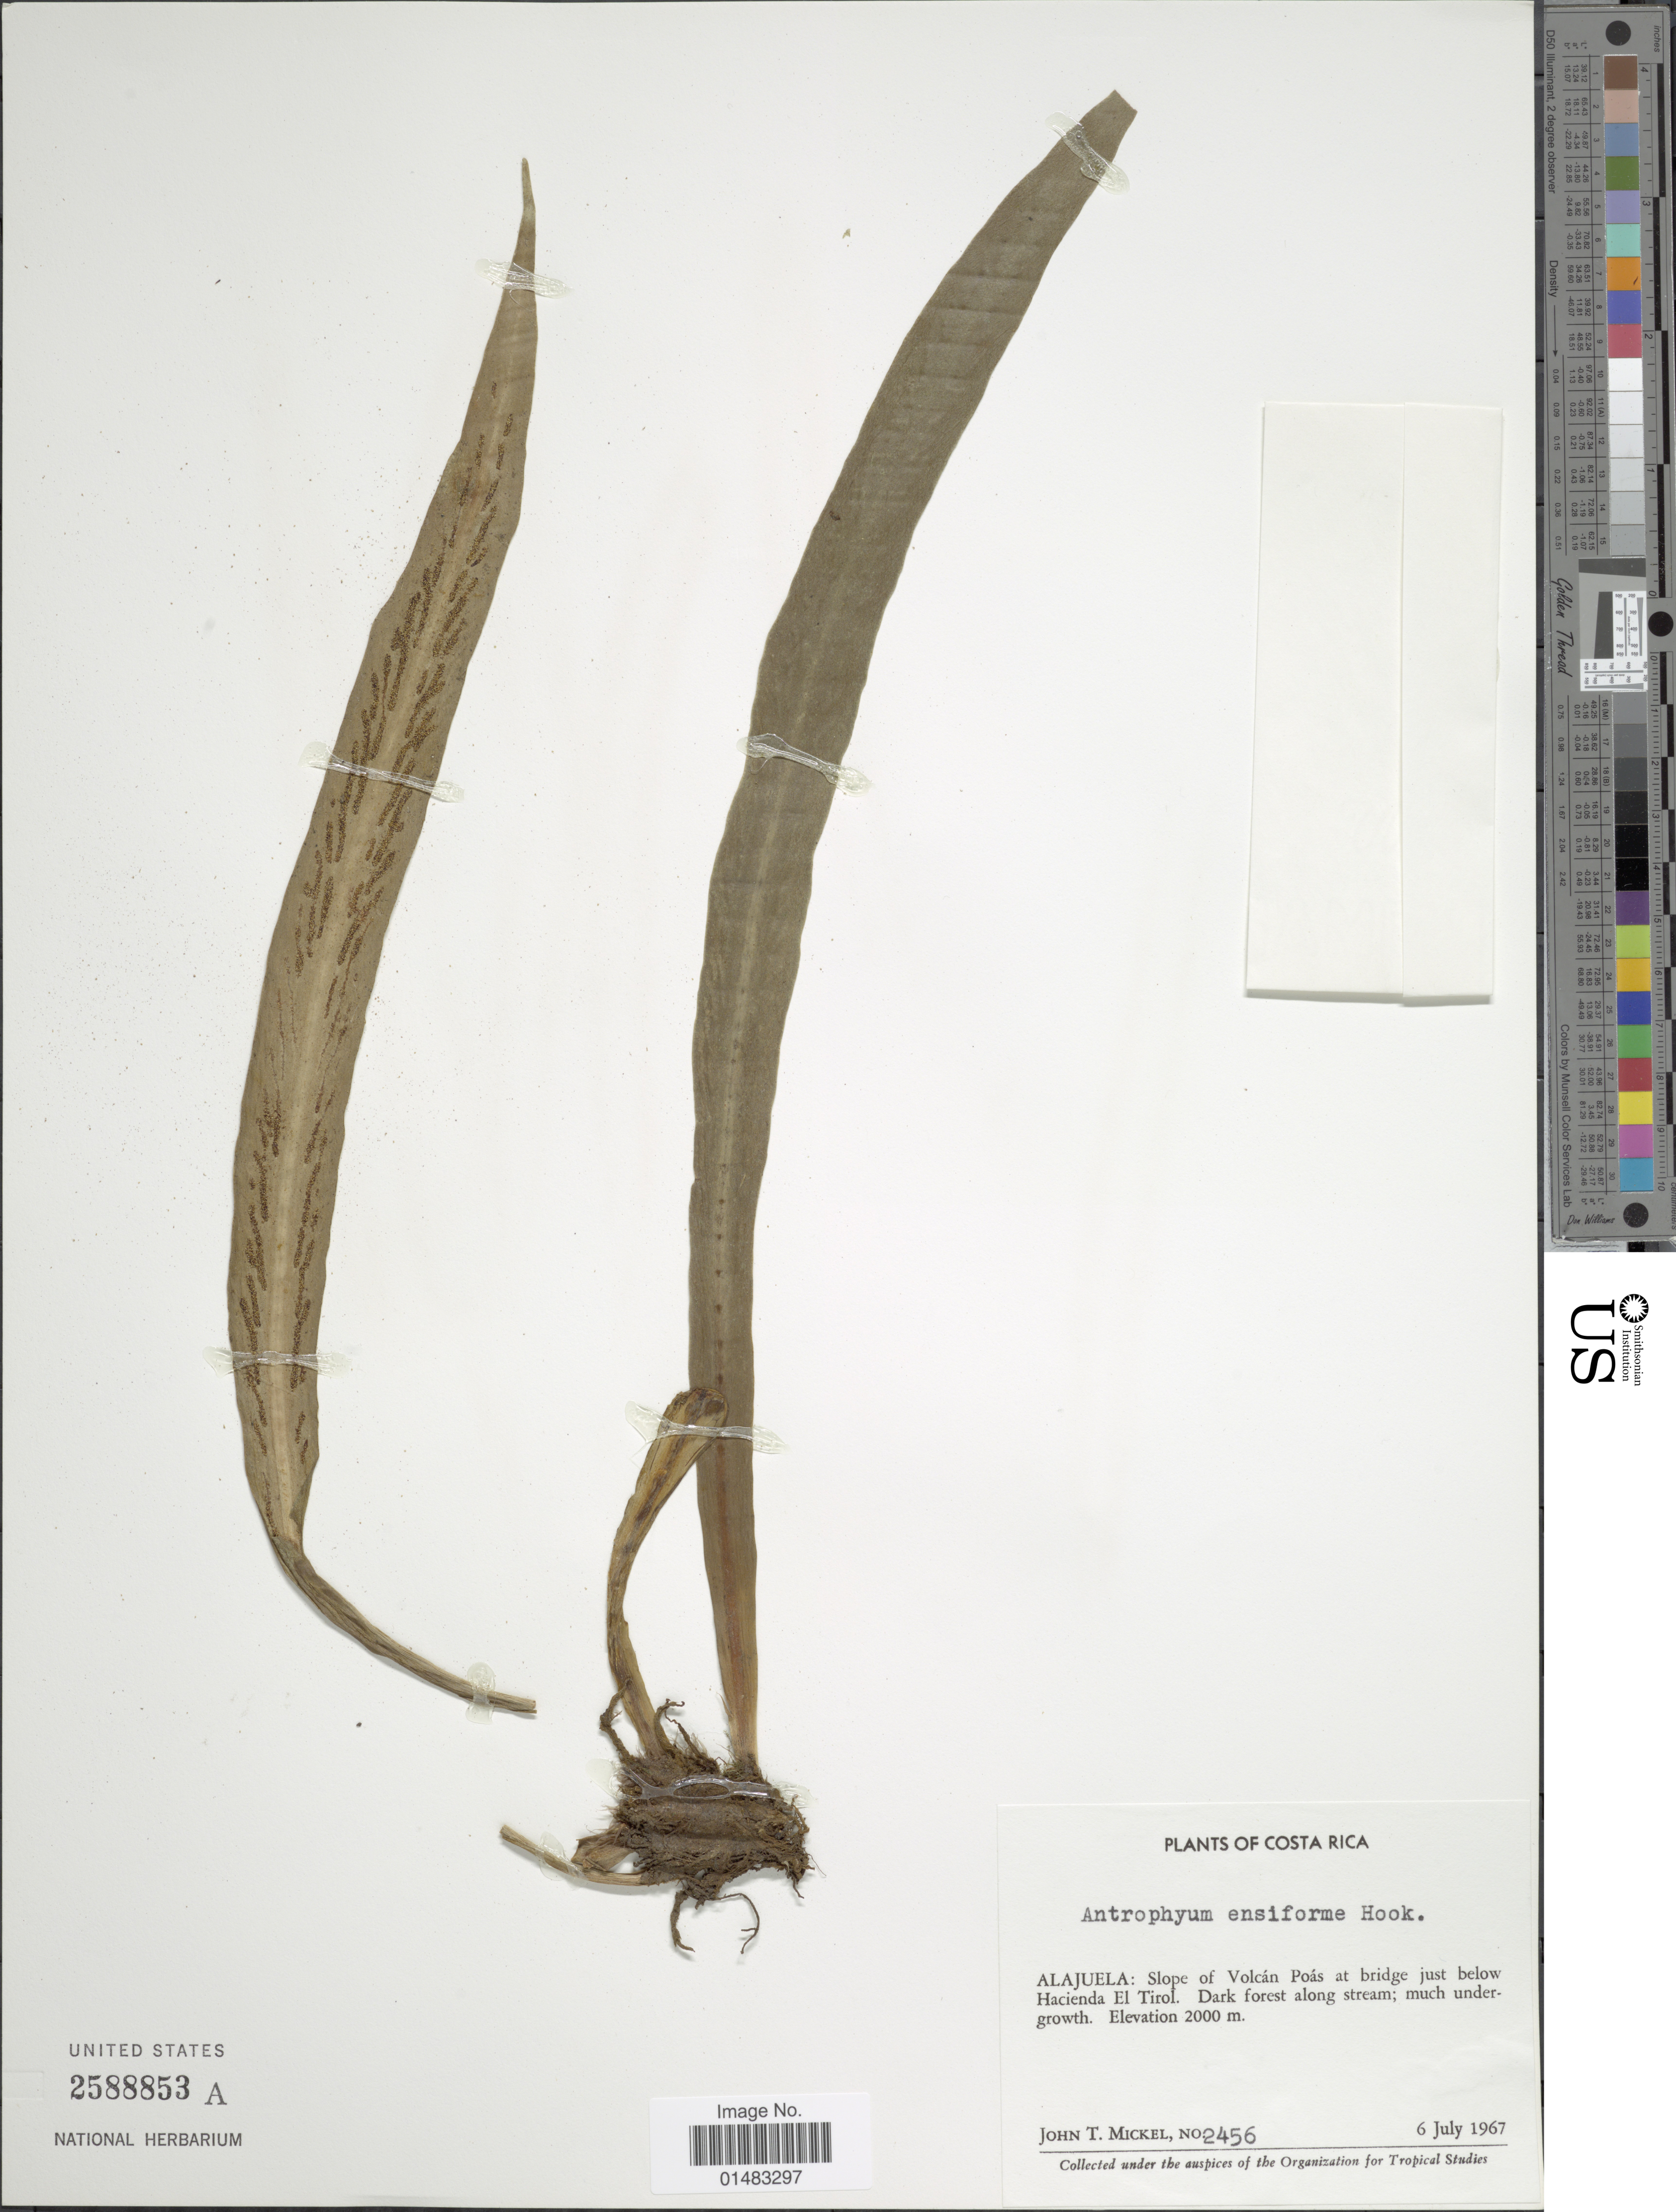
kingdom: Plantae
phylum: Tracheophyta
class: Polypodiopsida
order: Polypodiales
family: Pteridaceae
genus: Scoliosorus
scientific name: Scoliosorus ensiformis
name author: (Hook.) T. Moore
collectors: J. T. Mickel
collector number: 2456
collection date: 1967-07-06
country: Costa Rica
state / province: Alajuela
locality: Plants of Costa Rica, Slope of Volcan Poas at bridge just below Hacienda El Tirol. Dark forest along stream; much undergrowth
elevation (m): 2000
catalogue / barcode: US 2588853A